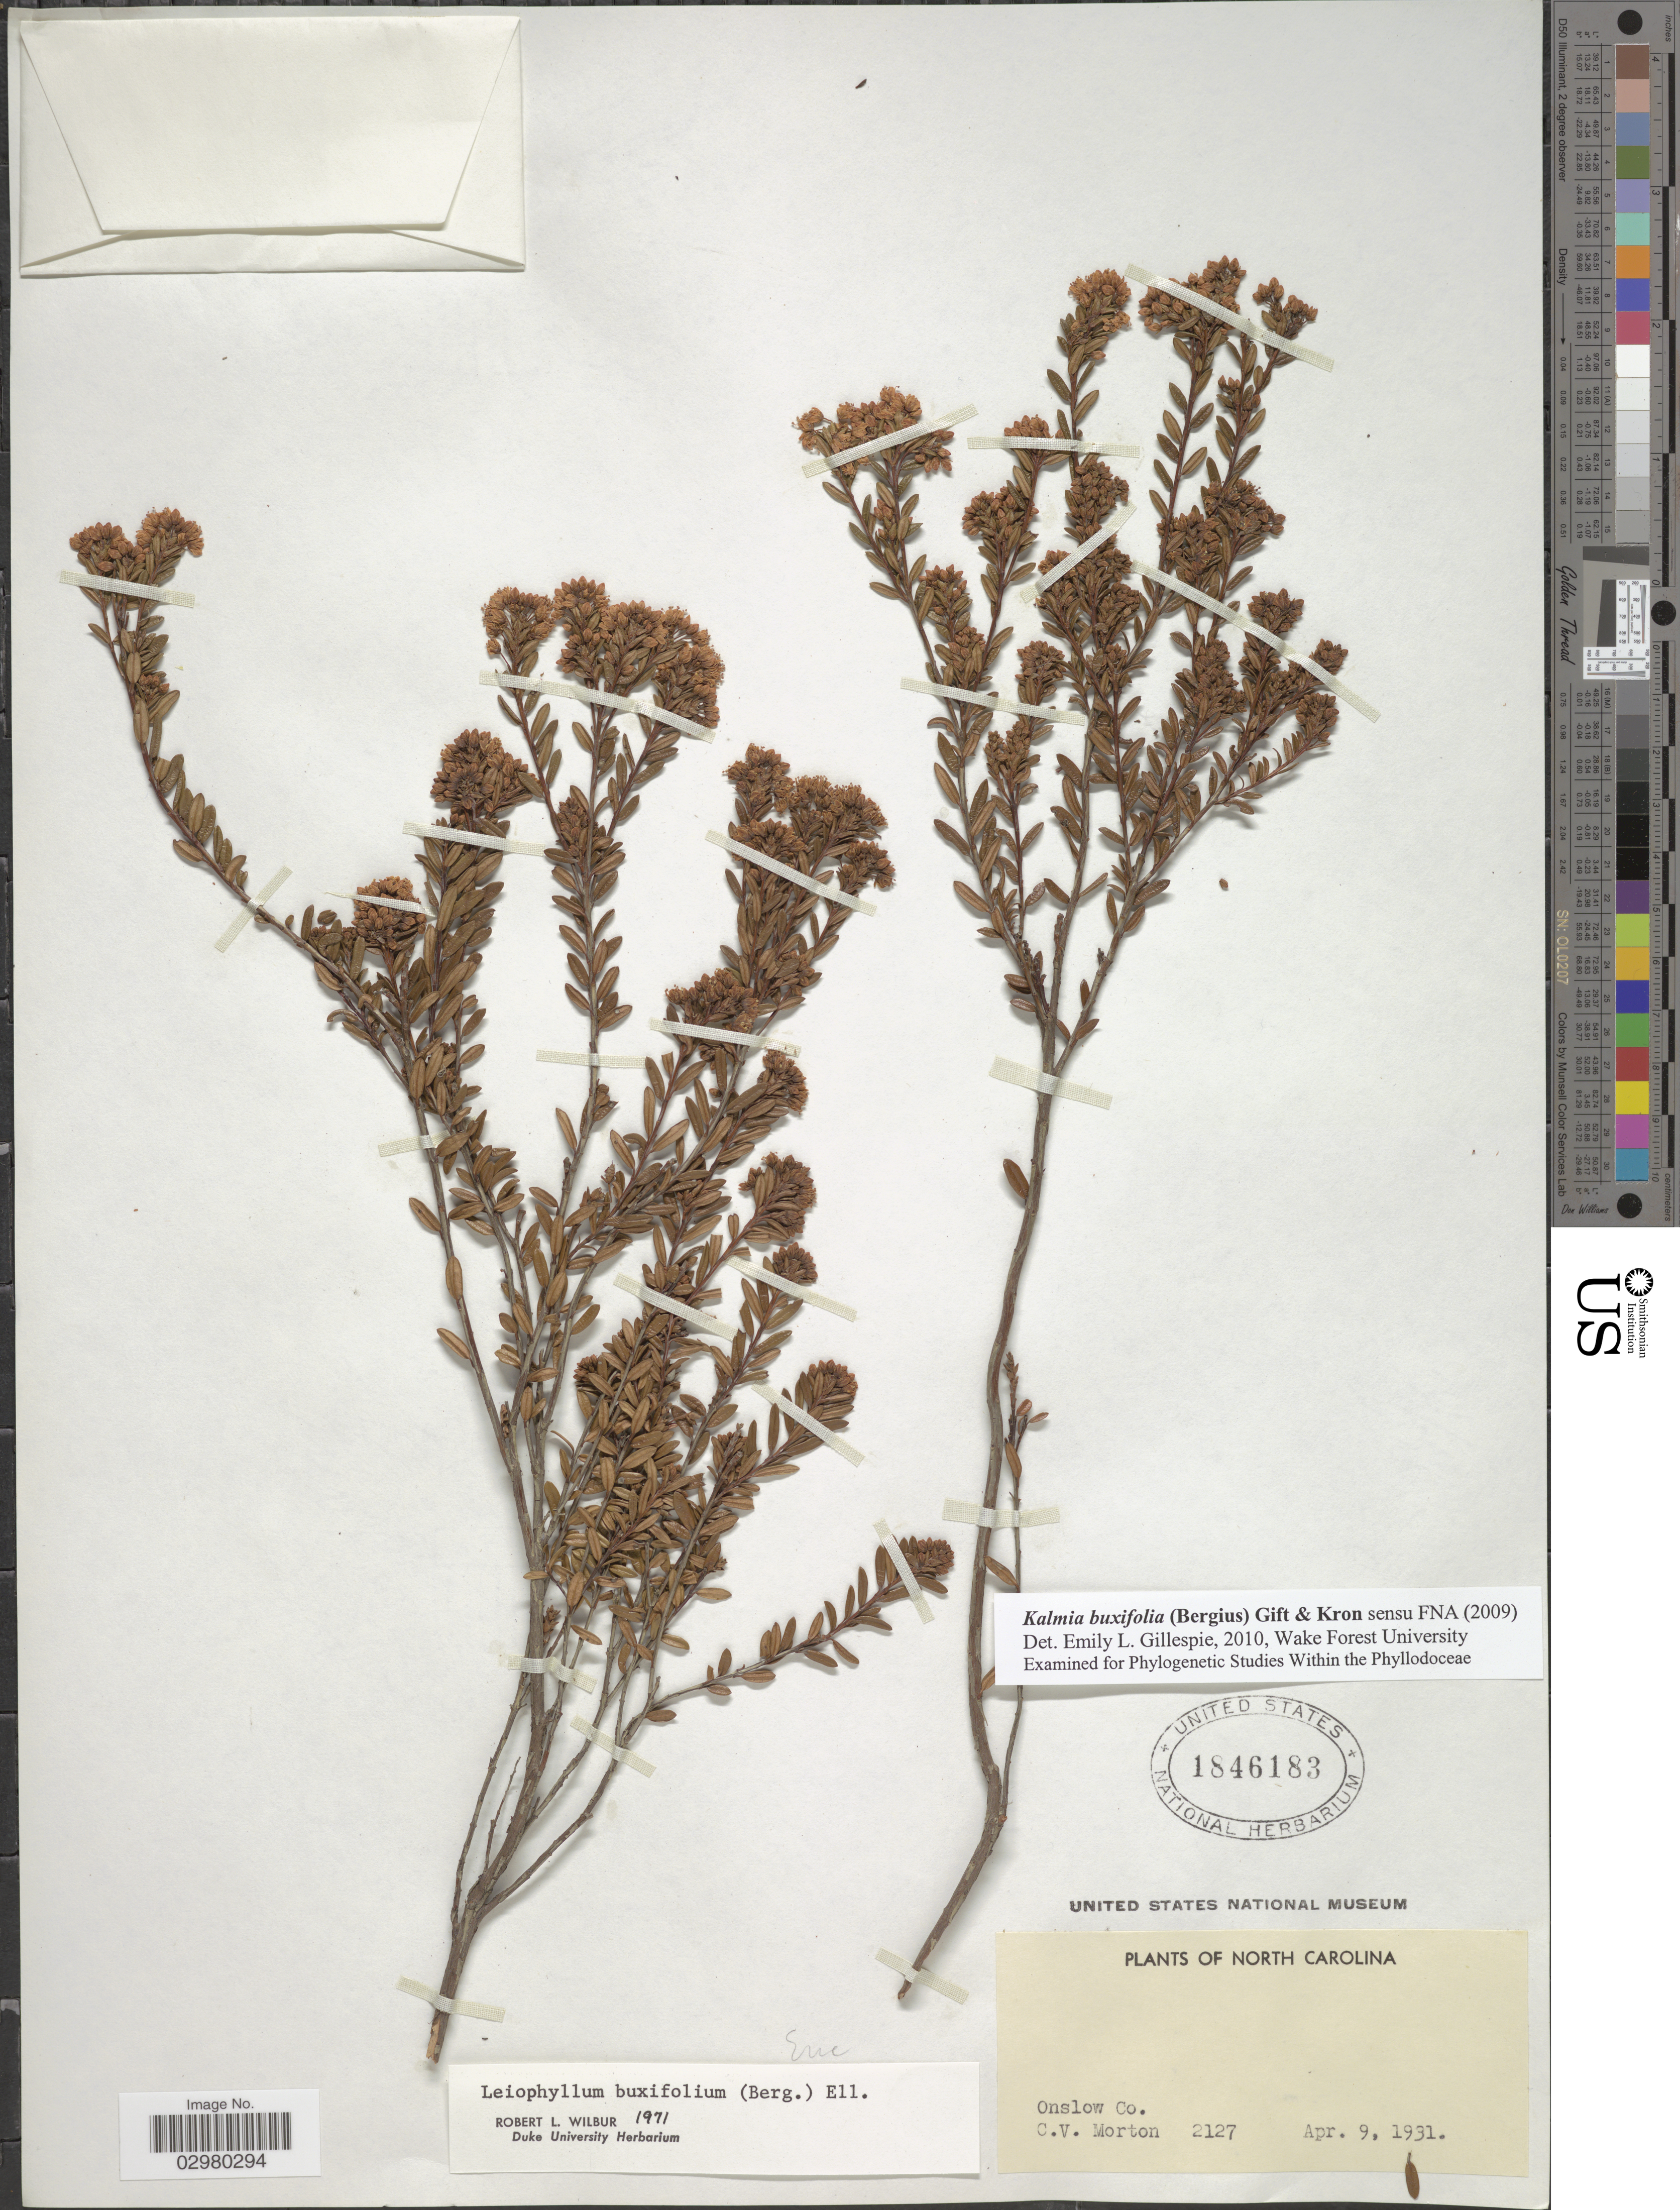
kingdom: Plantae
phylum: Tracheophyta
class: Magnoliopsida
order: Ericales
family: Ericaceae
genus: Leiophyllum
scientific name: Leiophyllum buxifolium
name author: (Bergius) Elliott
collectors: C. V. Morton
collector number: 2127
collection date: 1931-04-09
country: United States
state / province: North Carolina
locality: Onslow Co.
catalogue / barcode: US 1846183